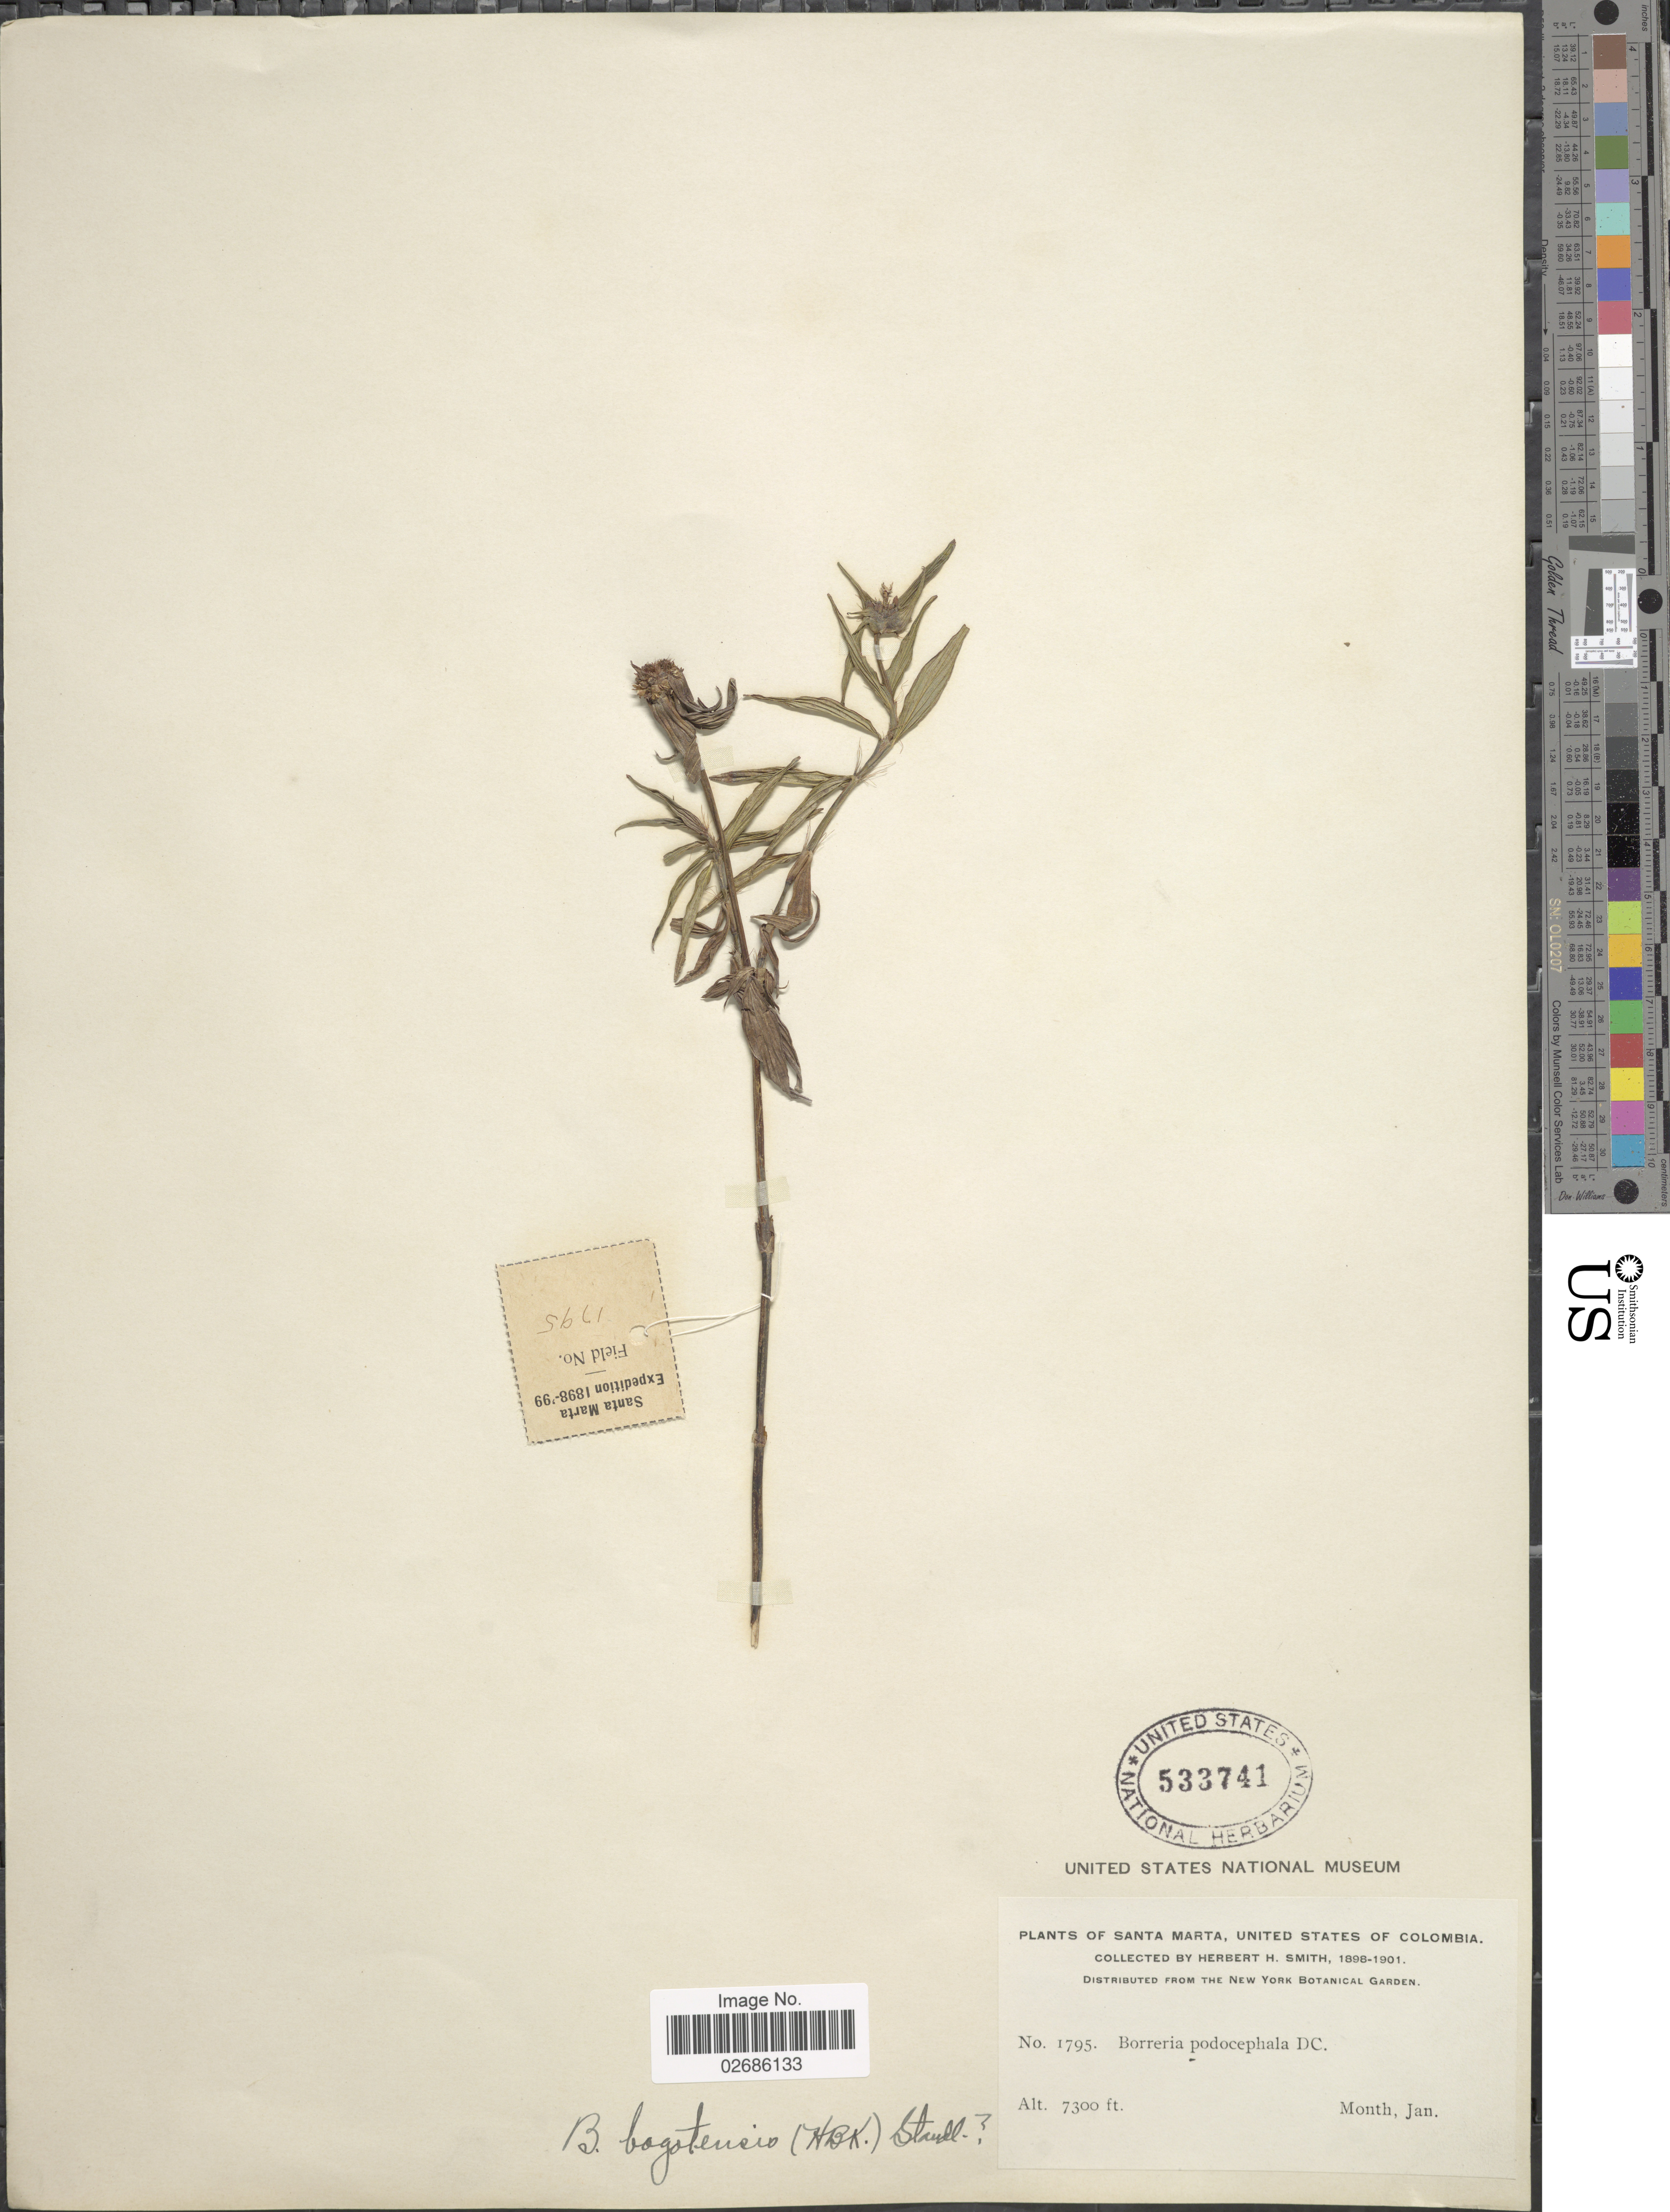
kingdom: Plantae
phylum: Tracheophyta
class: Magnoliopsida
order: Gentianales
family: Rubiaceae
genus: Borreria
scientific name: Borreria bogotensis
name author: (Kunth) Standl.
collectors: Herbert H. Smith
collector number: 1795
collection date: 1898-01/1901-01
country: Colombia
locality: Santa Marta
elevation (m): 2225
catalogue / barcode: US 533741